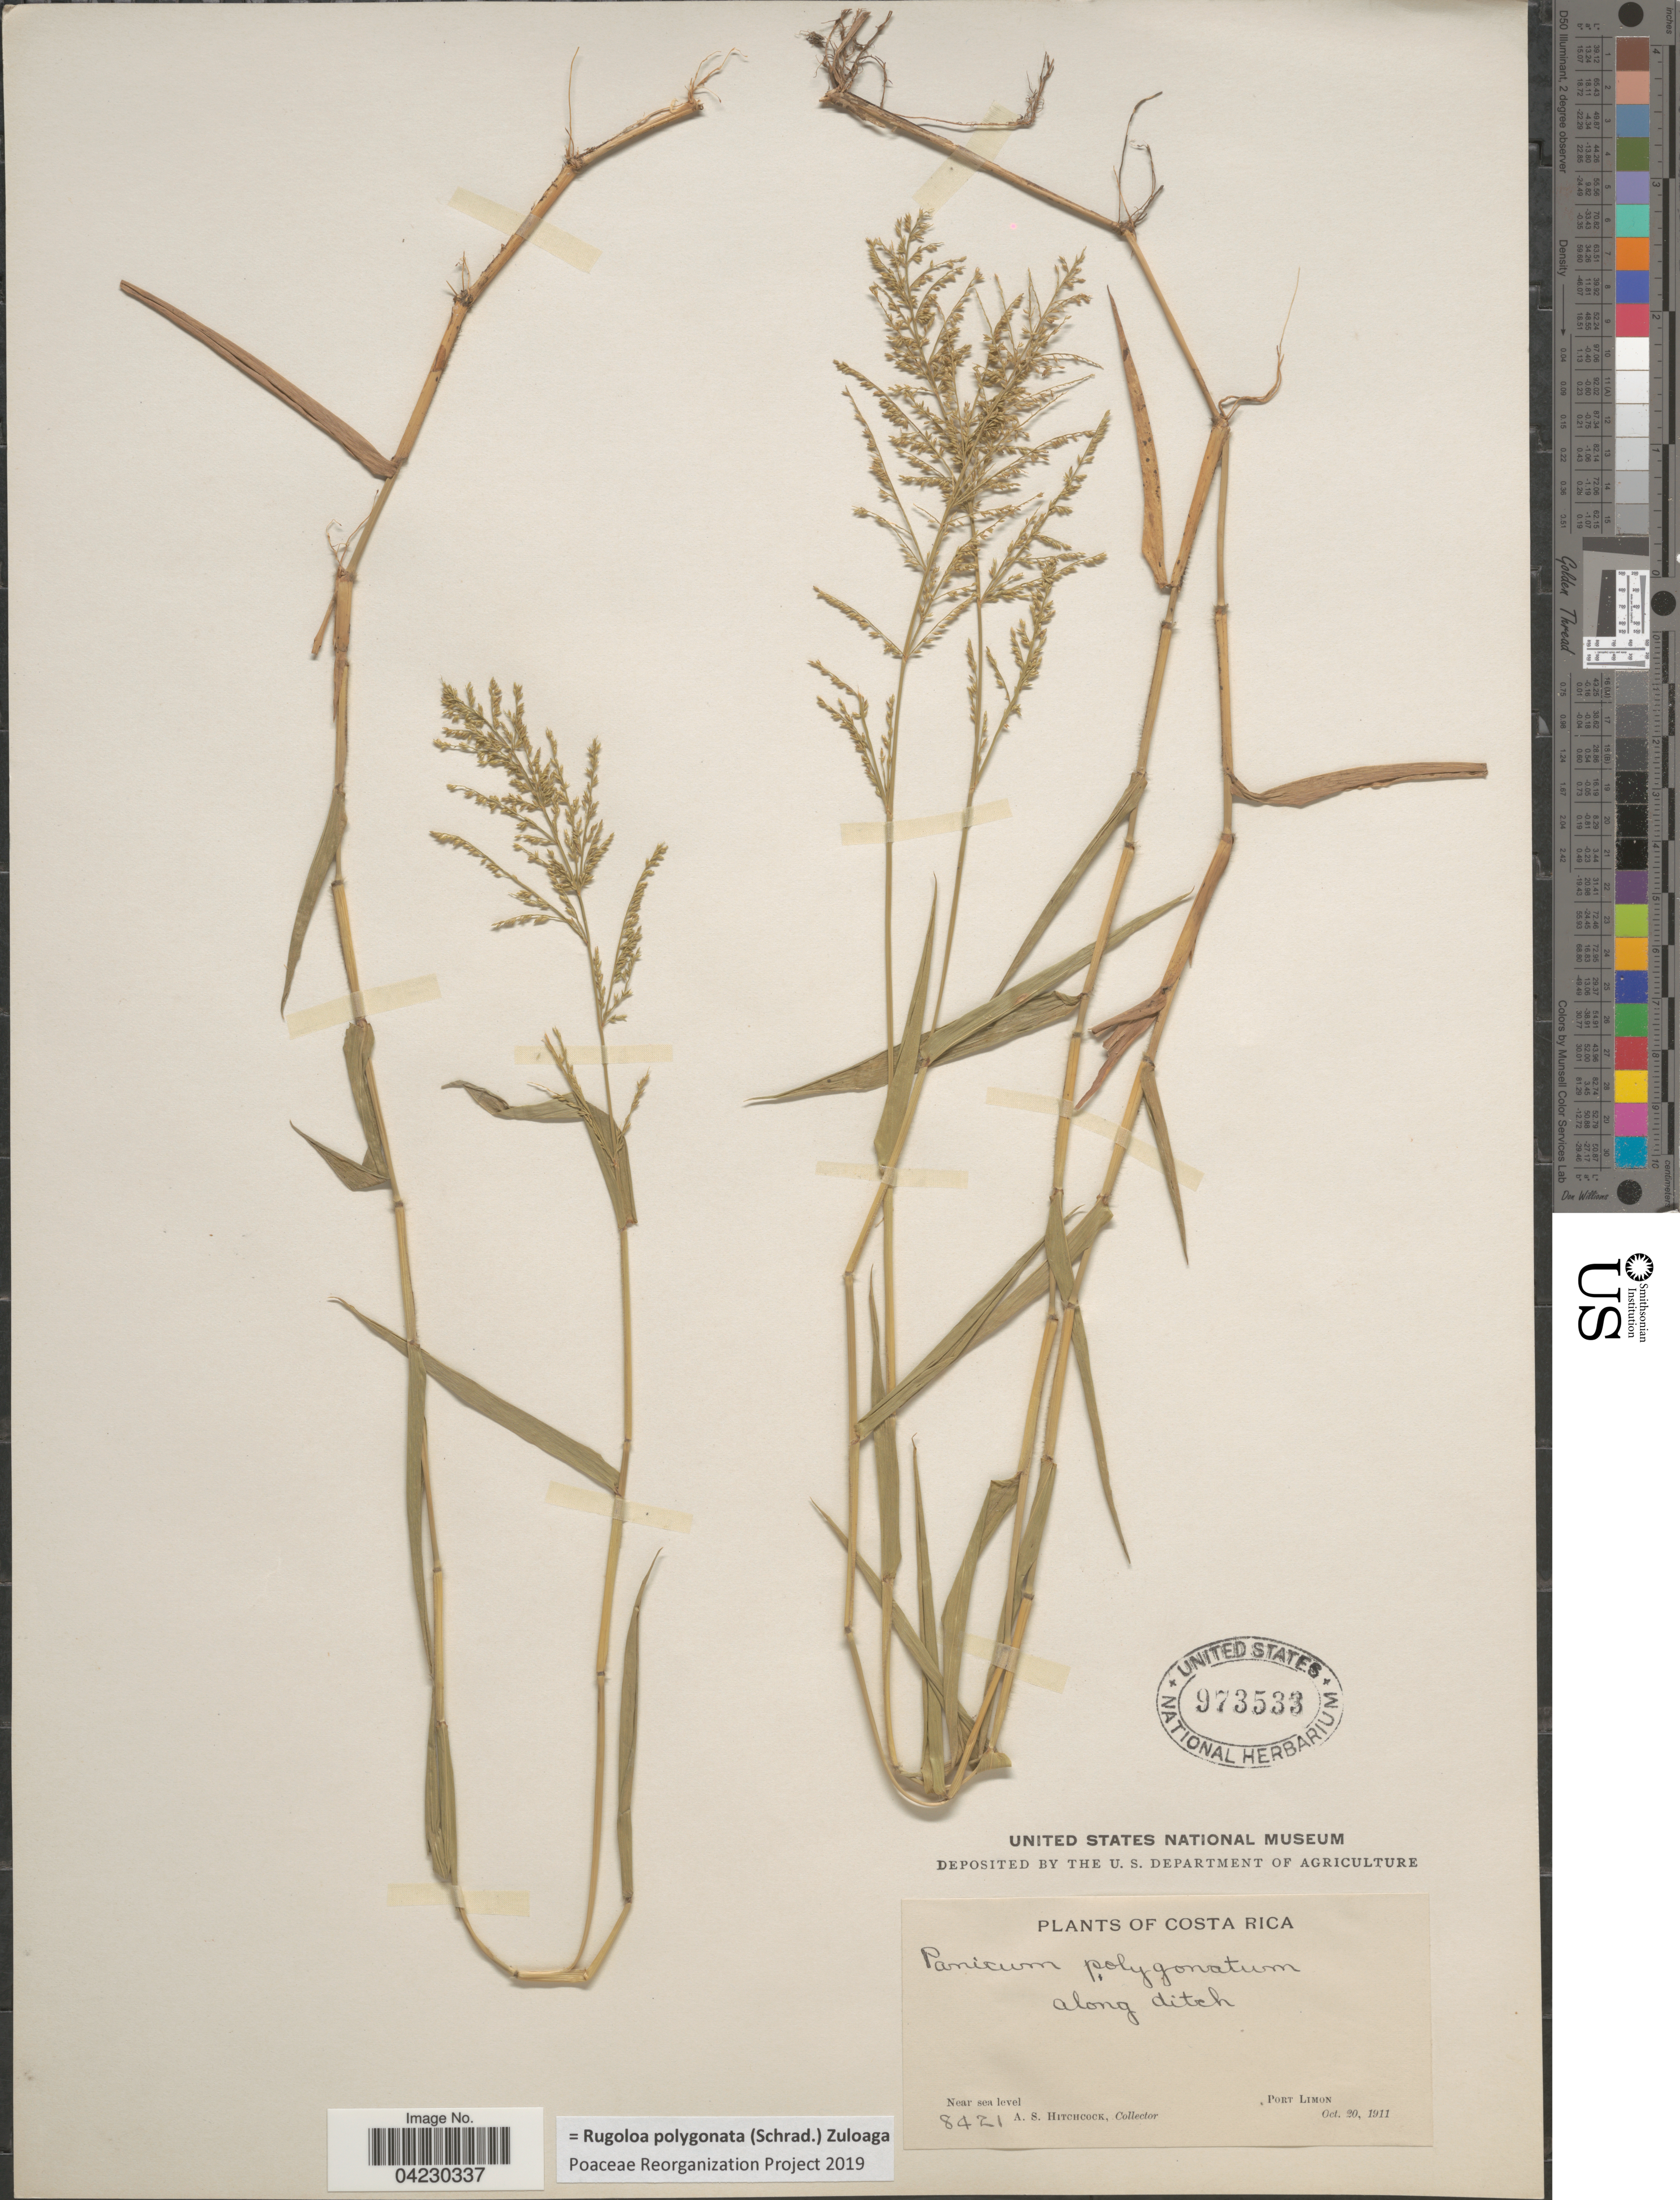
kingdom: Plantae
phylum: Tracheophyta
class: Liliopsida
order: Poales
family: Poaceae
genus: Rugoloa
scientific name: Rugoloa polygonata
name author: (Schrad.) Zuloaga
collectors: A. S. Hitchcock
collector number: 8421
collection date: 1911-10-20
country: Costa Rica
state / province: Limón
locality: Along ditch. Port Limon.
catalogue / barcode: US 973533